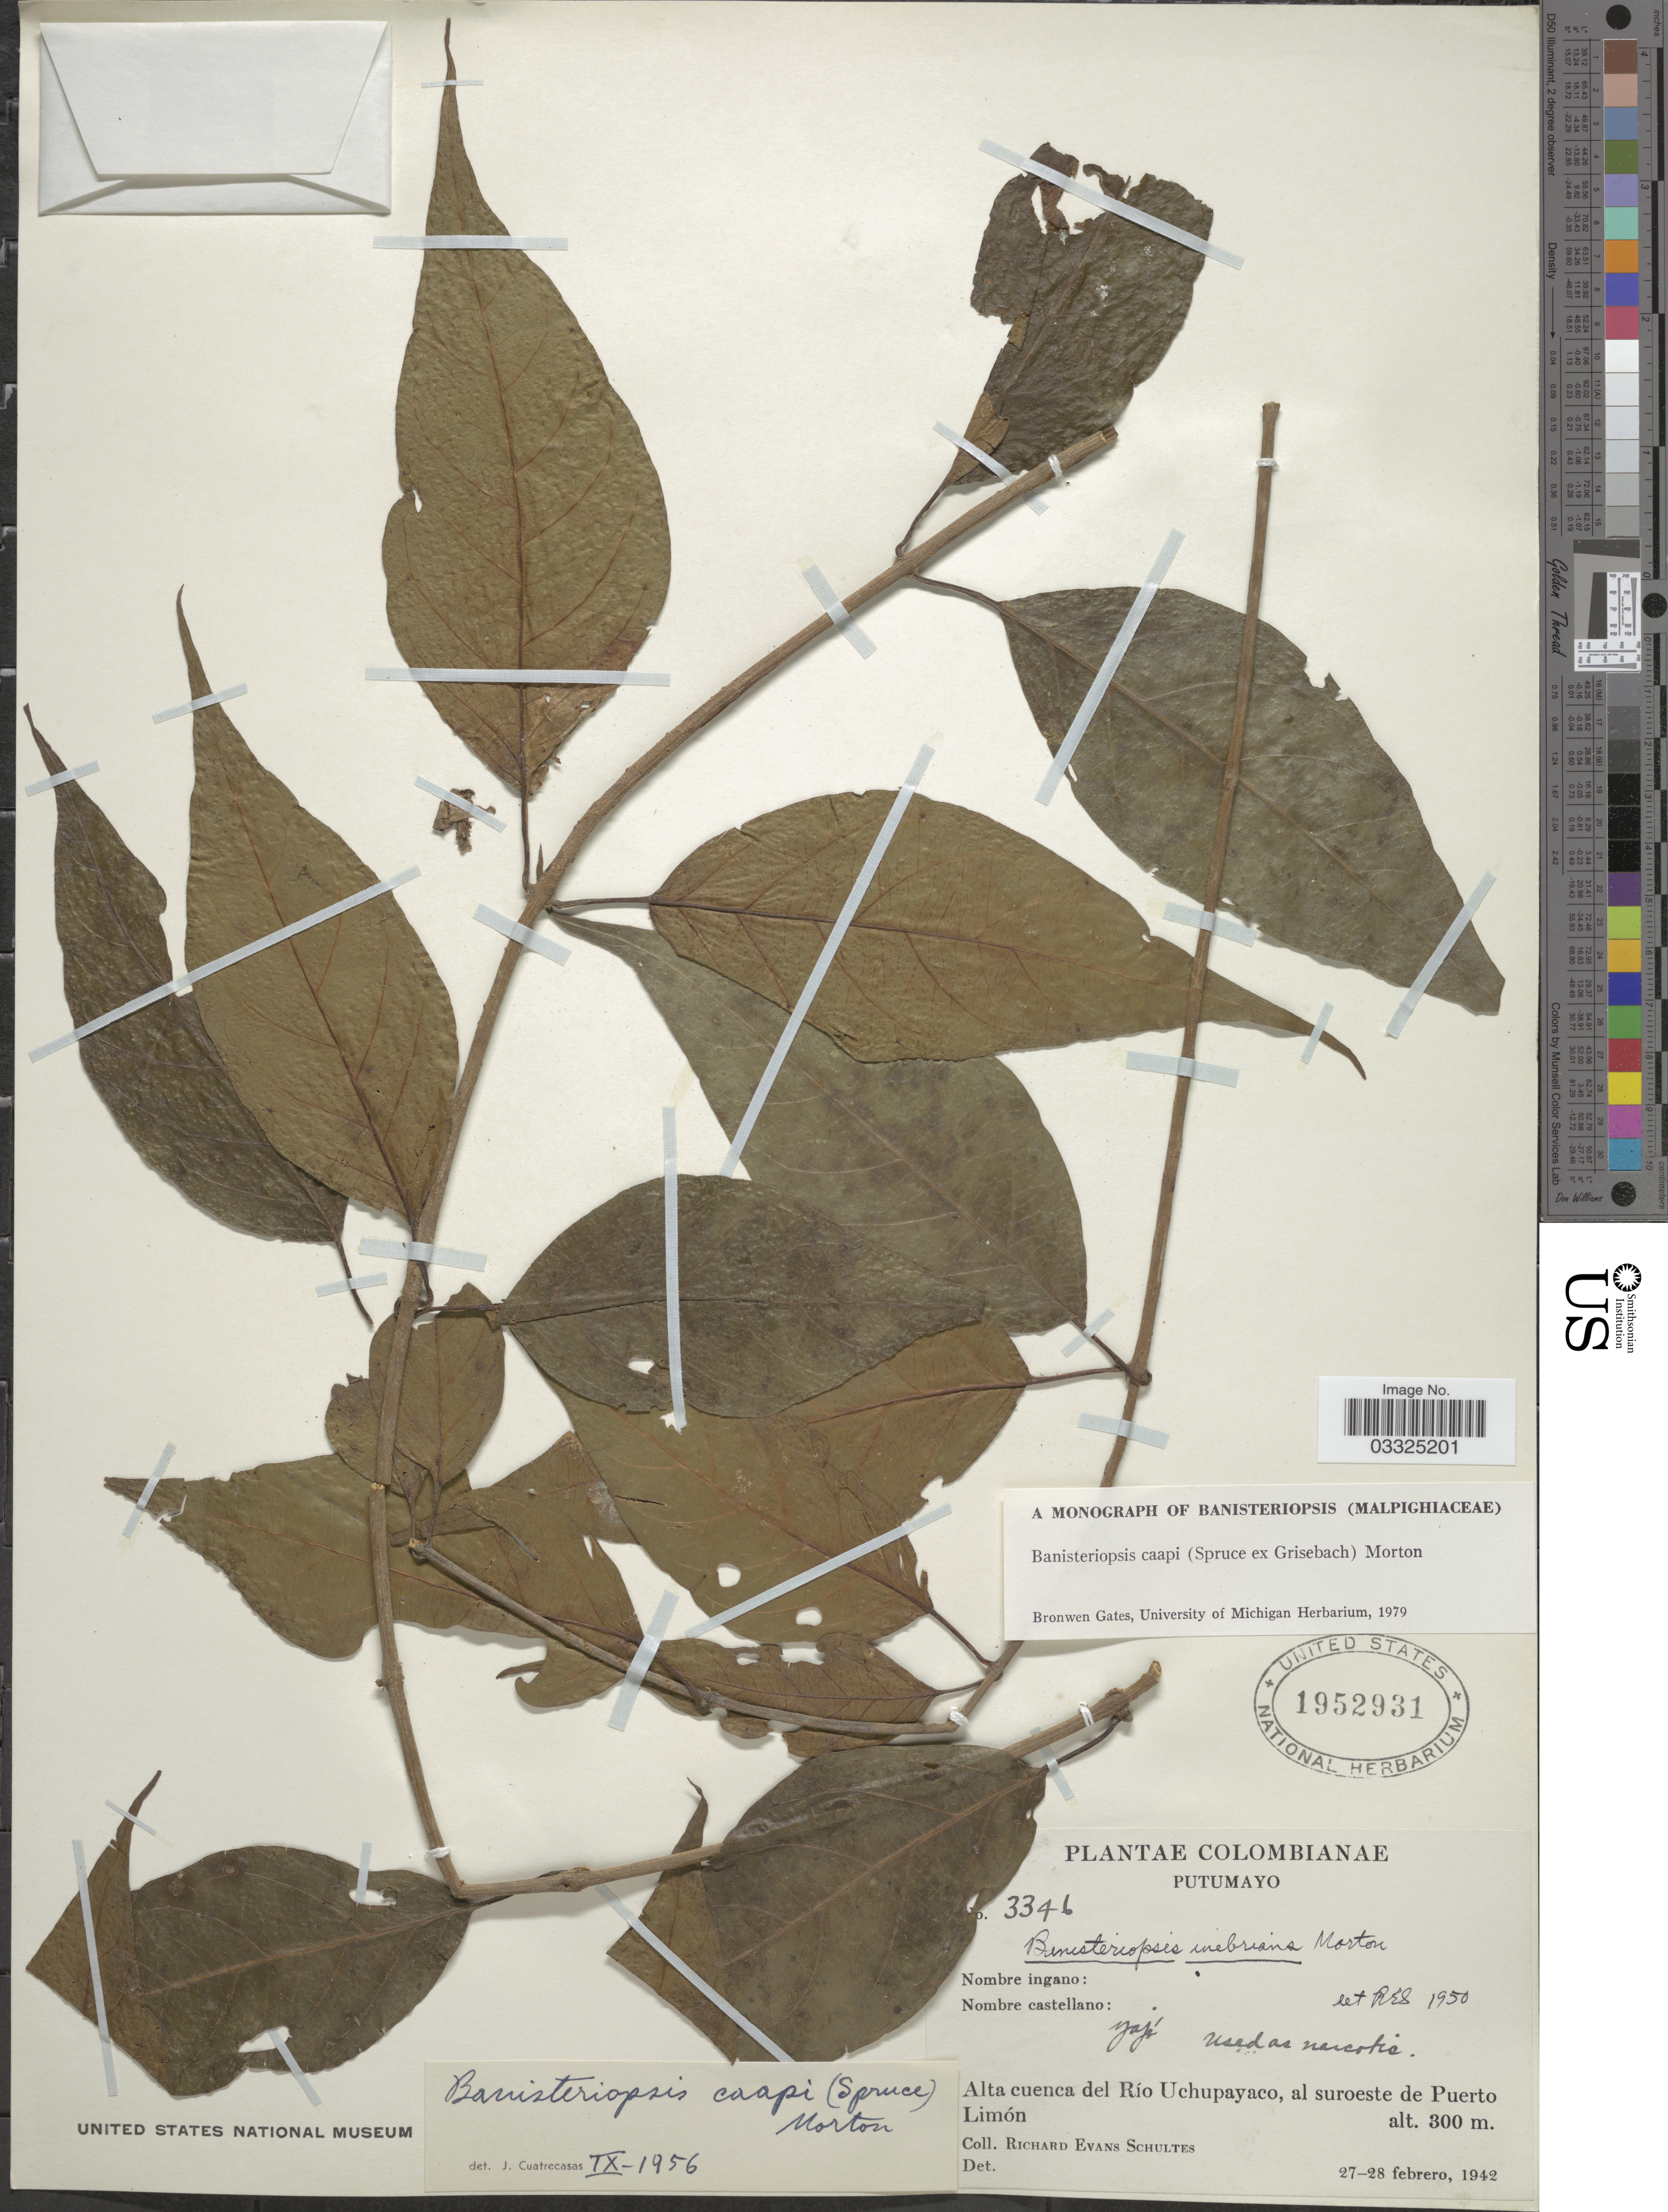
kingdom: Plantae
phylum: Tracheophyta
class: Magnoliopsida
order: Malpighiales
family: Malpighiaceae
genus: Banisteriopsis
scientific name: Banisteriopsis caapi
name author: (Spruce ex Griseb.) C.V. Morton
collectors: R. E. Schultes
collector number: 3346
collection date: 1942-02-27/1942-02-28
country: Colombia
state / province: Putumayo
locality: Alta cuenca del Río Uchupayaco, al suroeste de Puerto Limón.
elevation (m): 300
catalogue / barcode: US 1952931